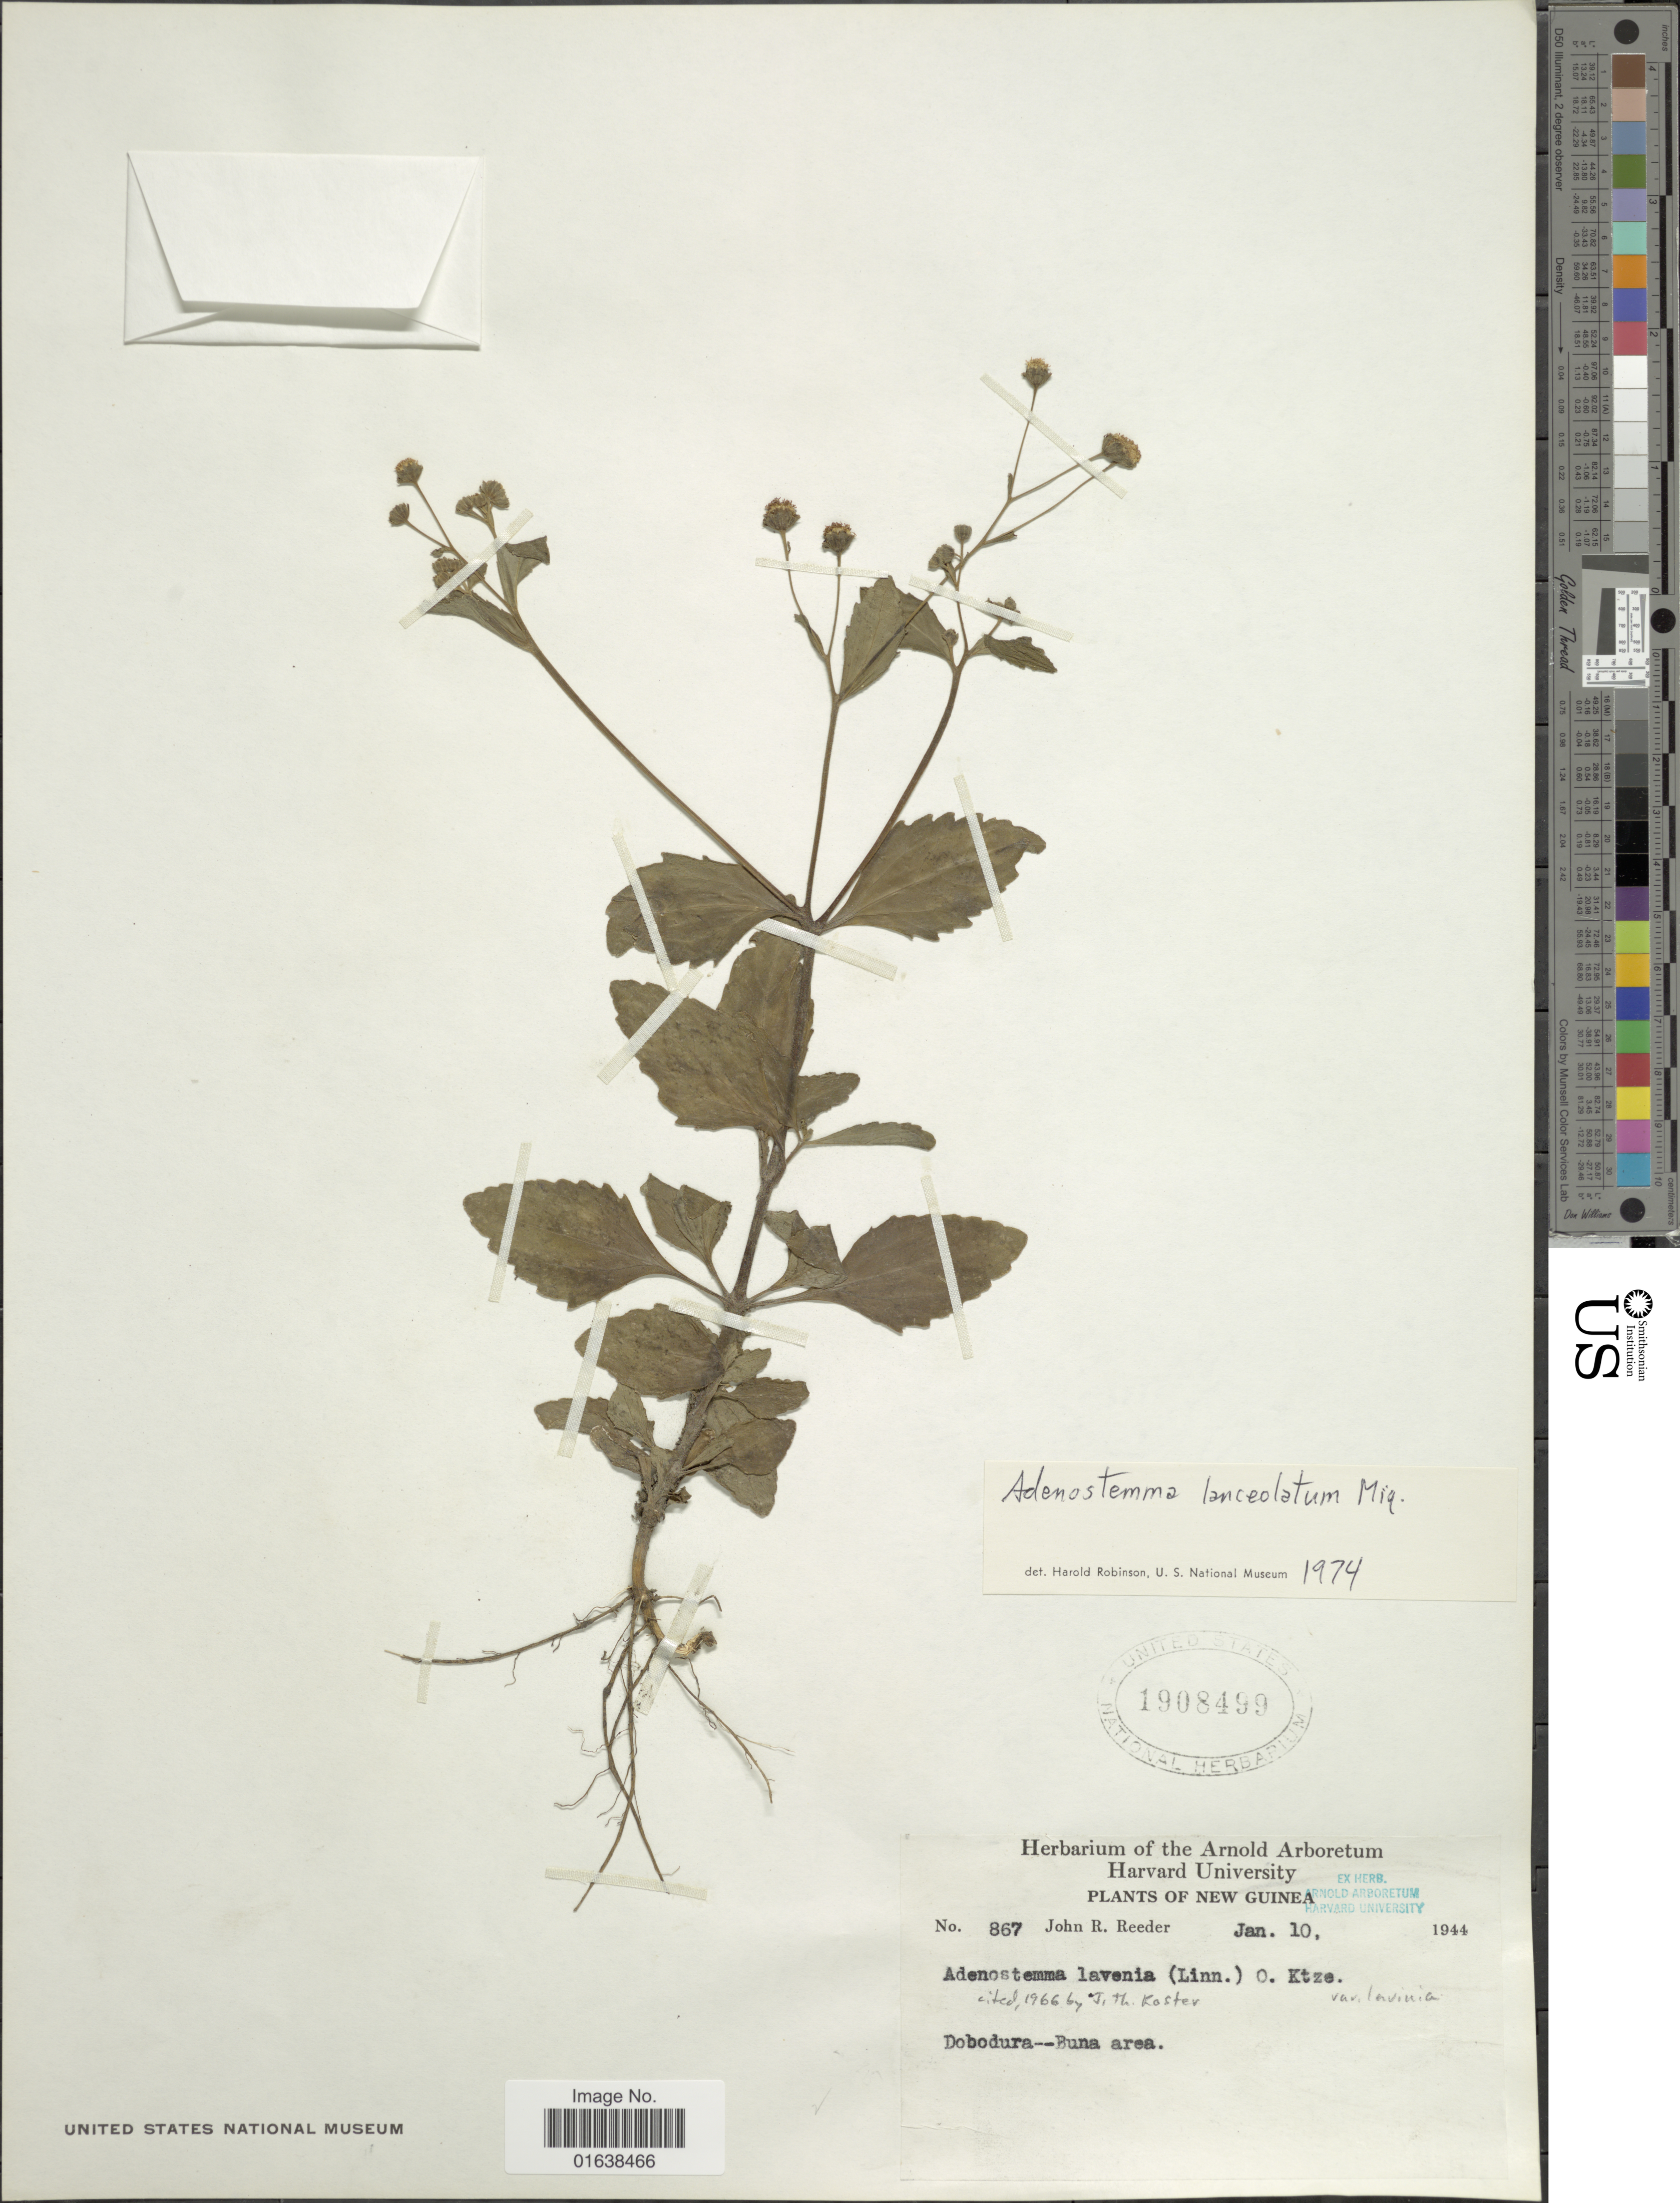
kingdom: Plantae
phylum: Tracheophyta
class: Magnoliopsida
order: Asterales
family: Asteraceae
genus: Adenostemma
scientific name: Adenostemma lanceolatum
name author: Miq.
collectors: J. R. Reeder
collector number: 867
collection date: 1944-01-10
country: Papua New Guinea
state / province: Northern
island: New Guinea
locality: New Guinea. Dobodura--Buna area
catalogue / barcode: US 1908499